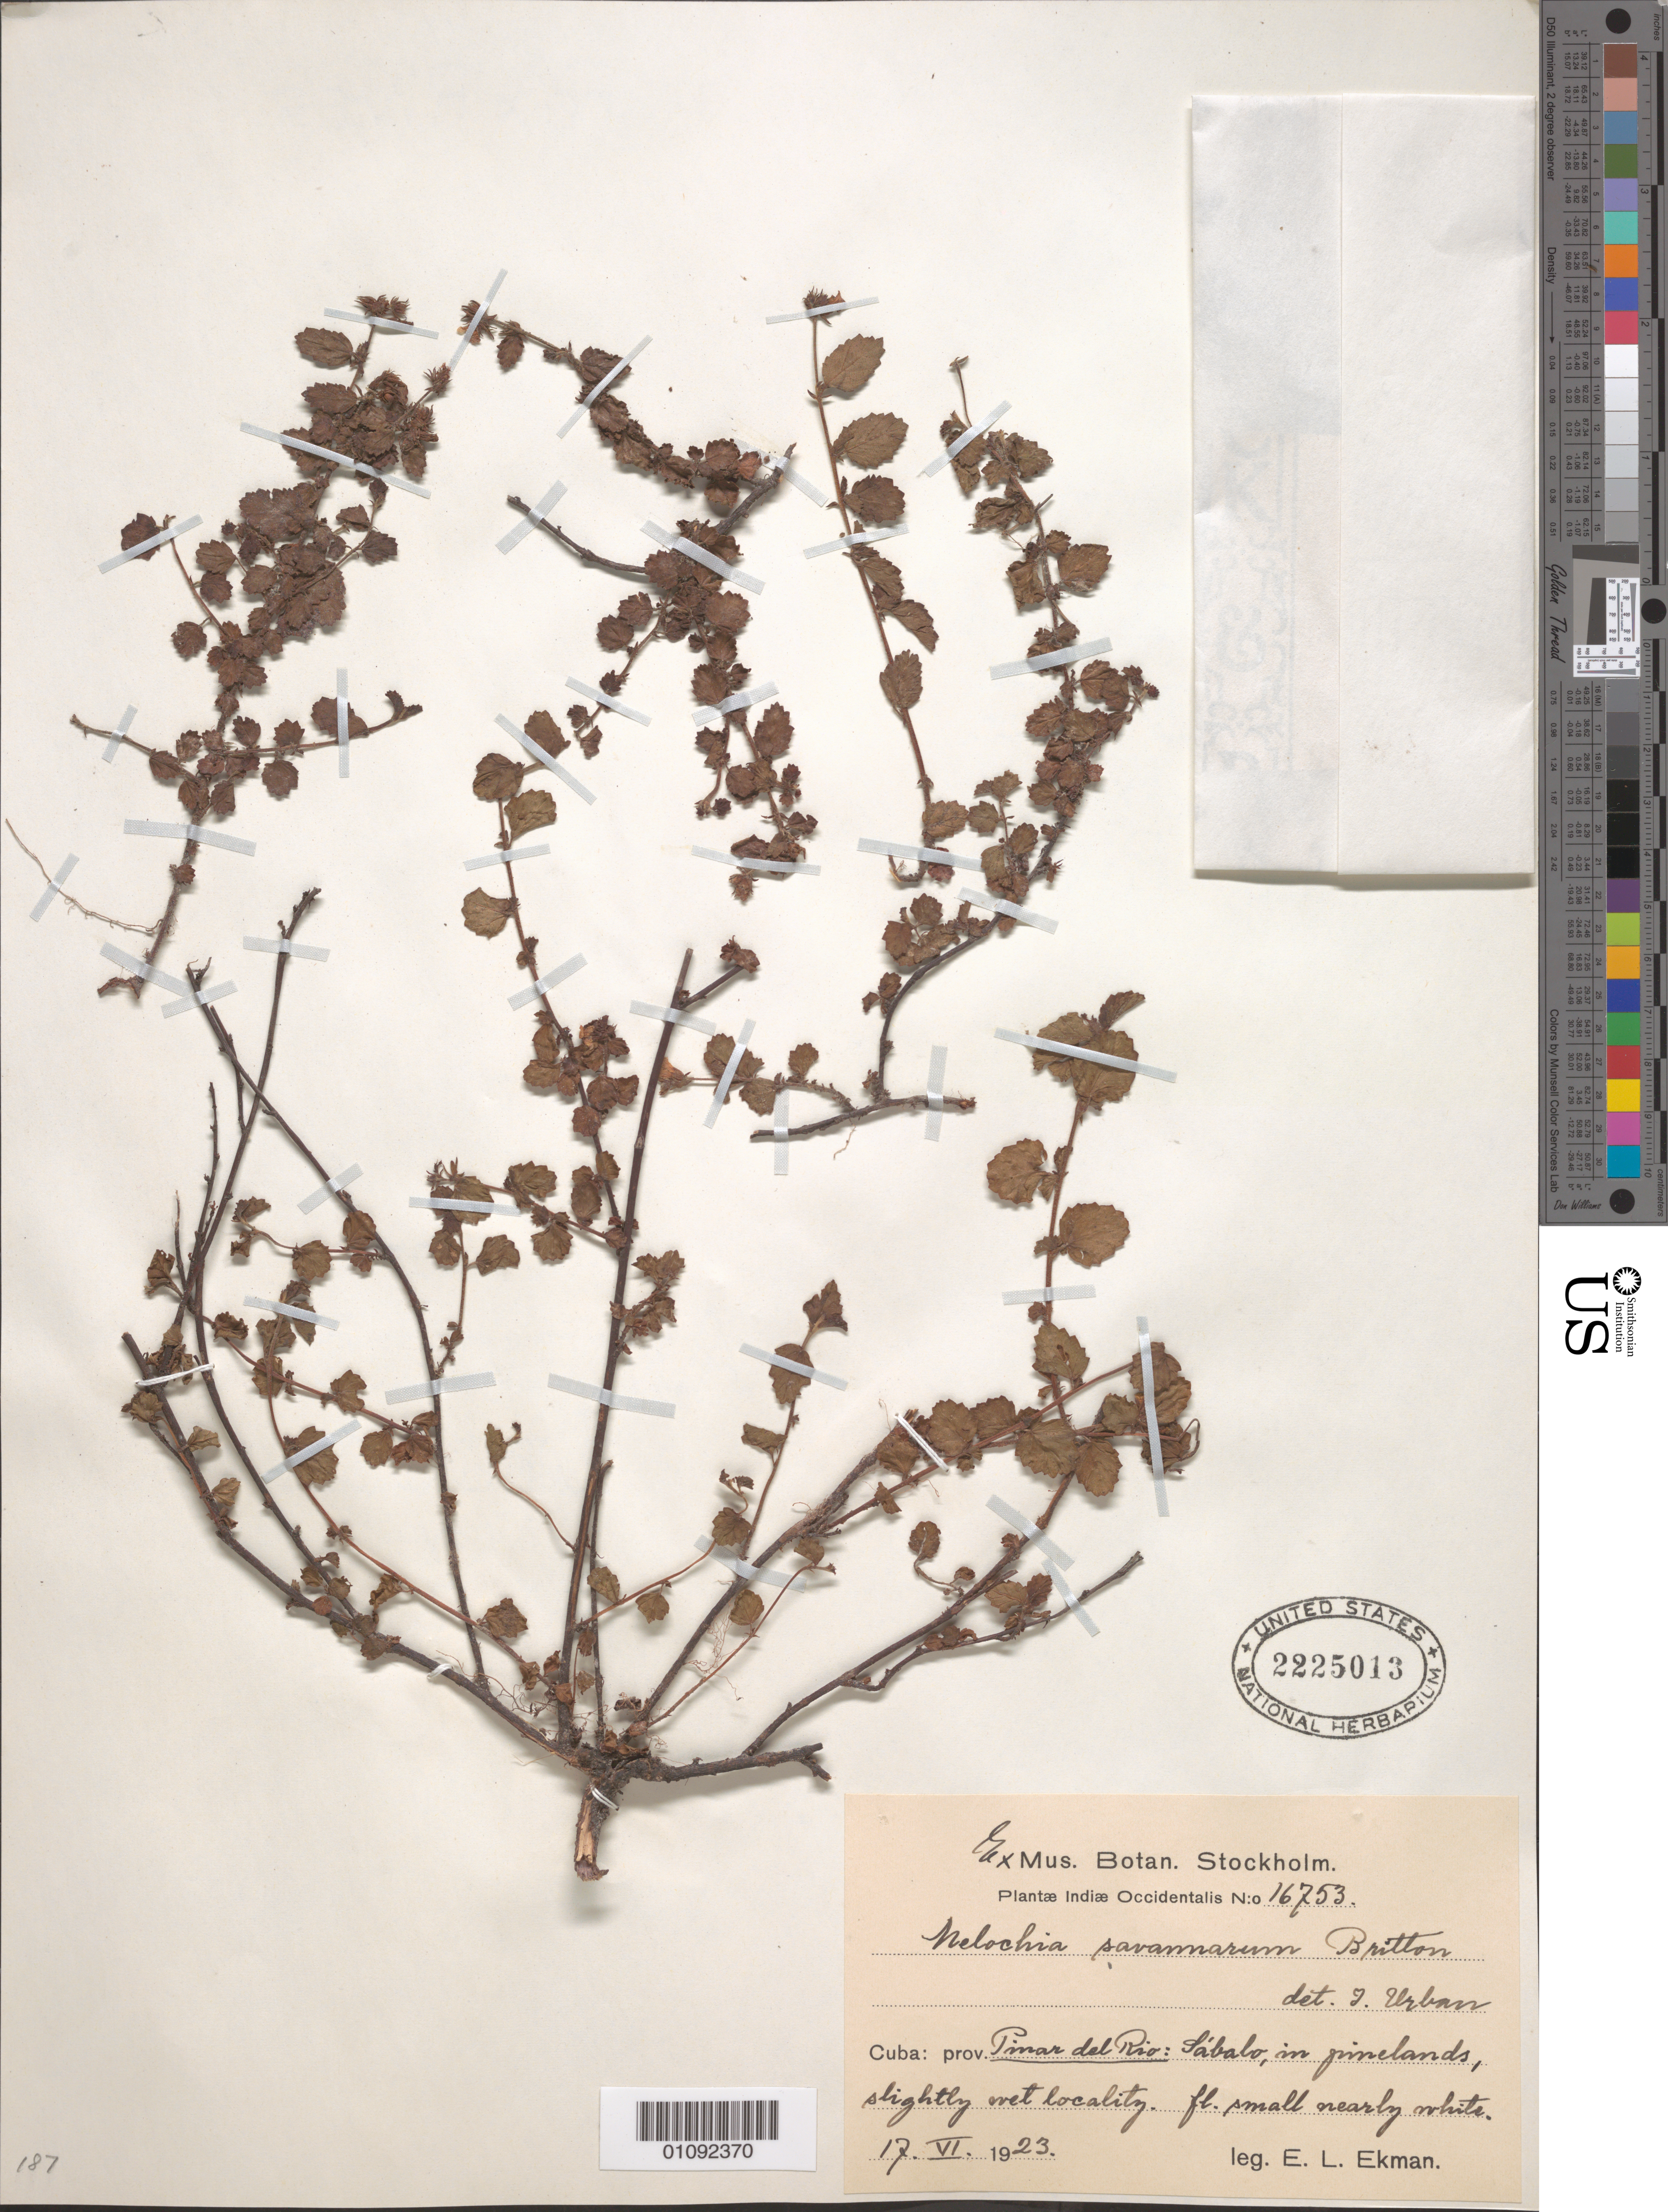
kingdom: Plantae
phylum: Tracheophyta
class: Magnoliopsida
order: Malvales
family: Malvaceae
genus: Melochia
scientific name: Melochia savannarum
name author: Britton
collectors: E. L. Ekman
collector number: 16753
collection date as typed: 17 Jun 1923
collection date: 1923-06-17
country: Cuba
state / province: Pinar del Rio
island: Cuba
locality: Sabalo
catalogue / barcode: US 2225013